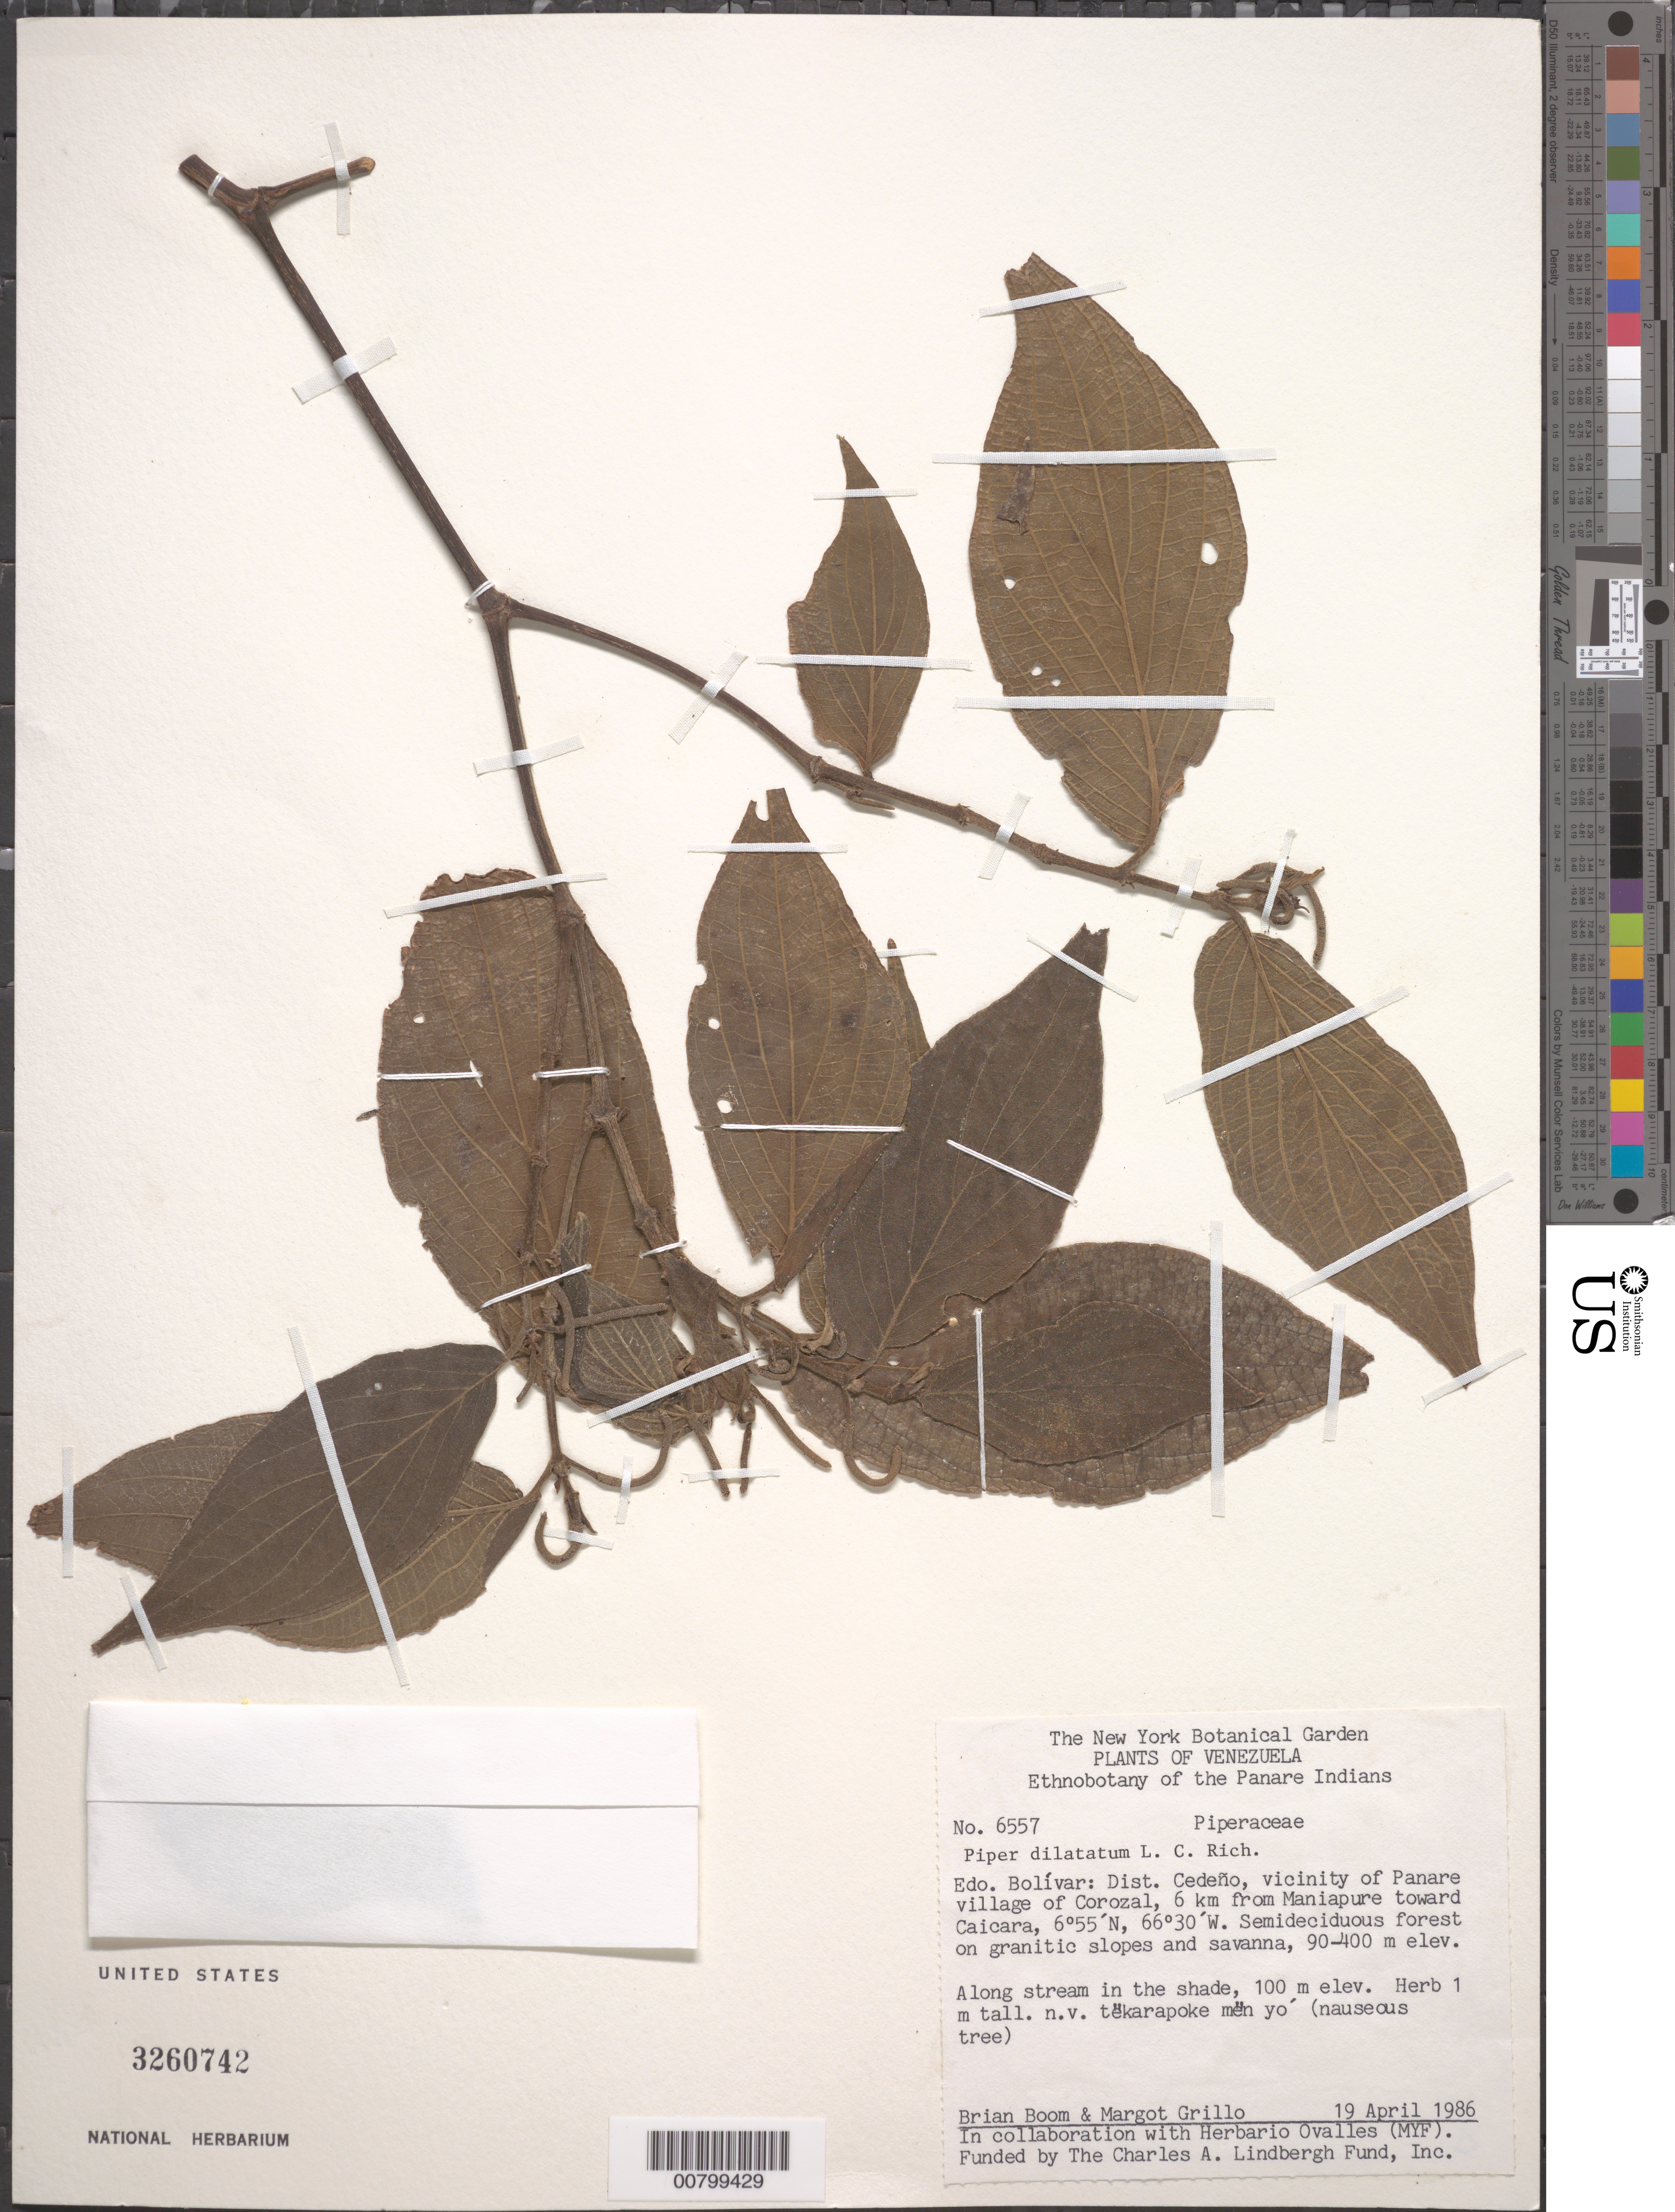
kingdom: Plantae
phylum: Tracheophyta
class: Magnoliopsida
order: Piperales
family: Piperaceae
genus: Piper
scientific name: Piper dilatatum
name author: Rich.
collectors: B. M. Boom & M. Grillo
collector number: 6557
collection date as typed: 19-Apr-86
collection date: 1986-04-19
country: Venezuela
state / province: Bolívar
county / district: Cedeño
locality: Panare village of Corozal, vic., 6 km from Maniapure toward Caicara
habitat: Semideciduous forest on granitic slopes and savanna; along stream in shade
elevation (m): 90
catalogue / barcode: US 3260742